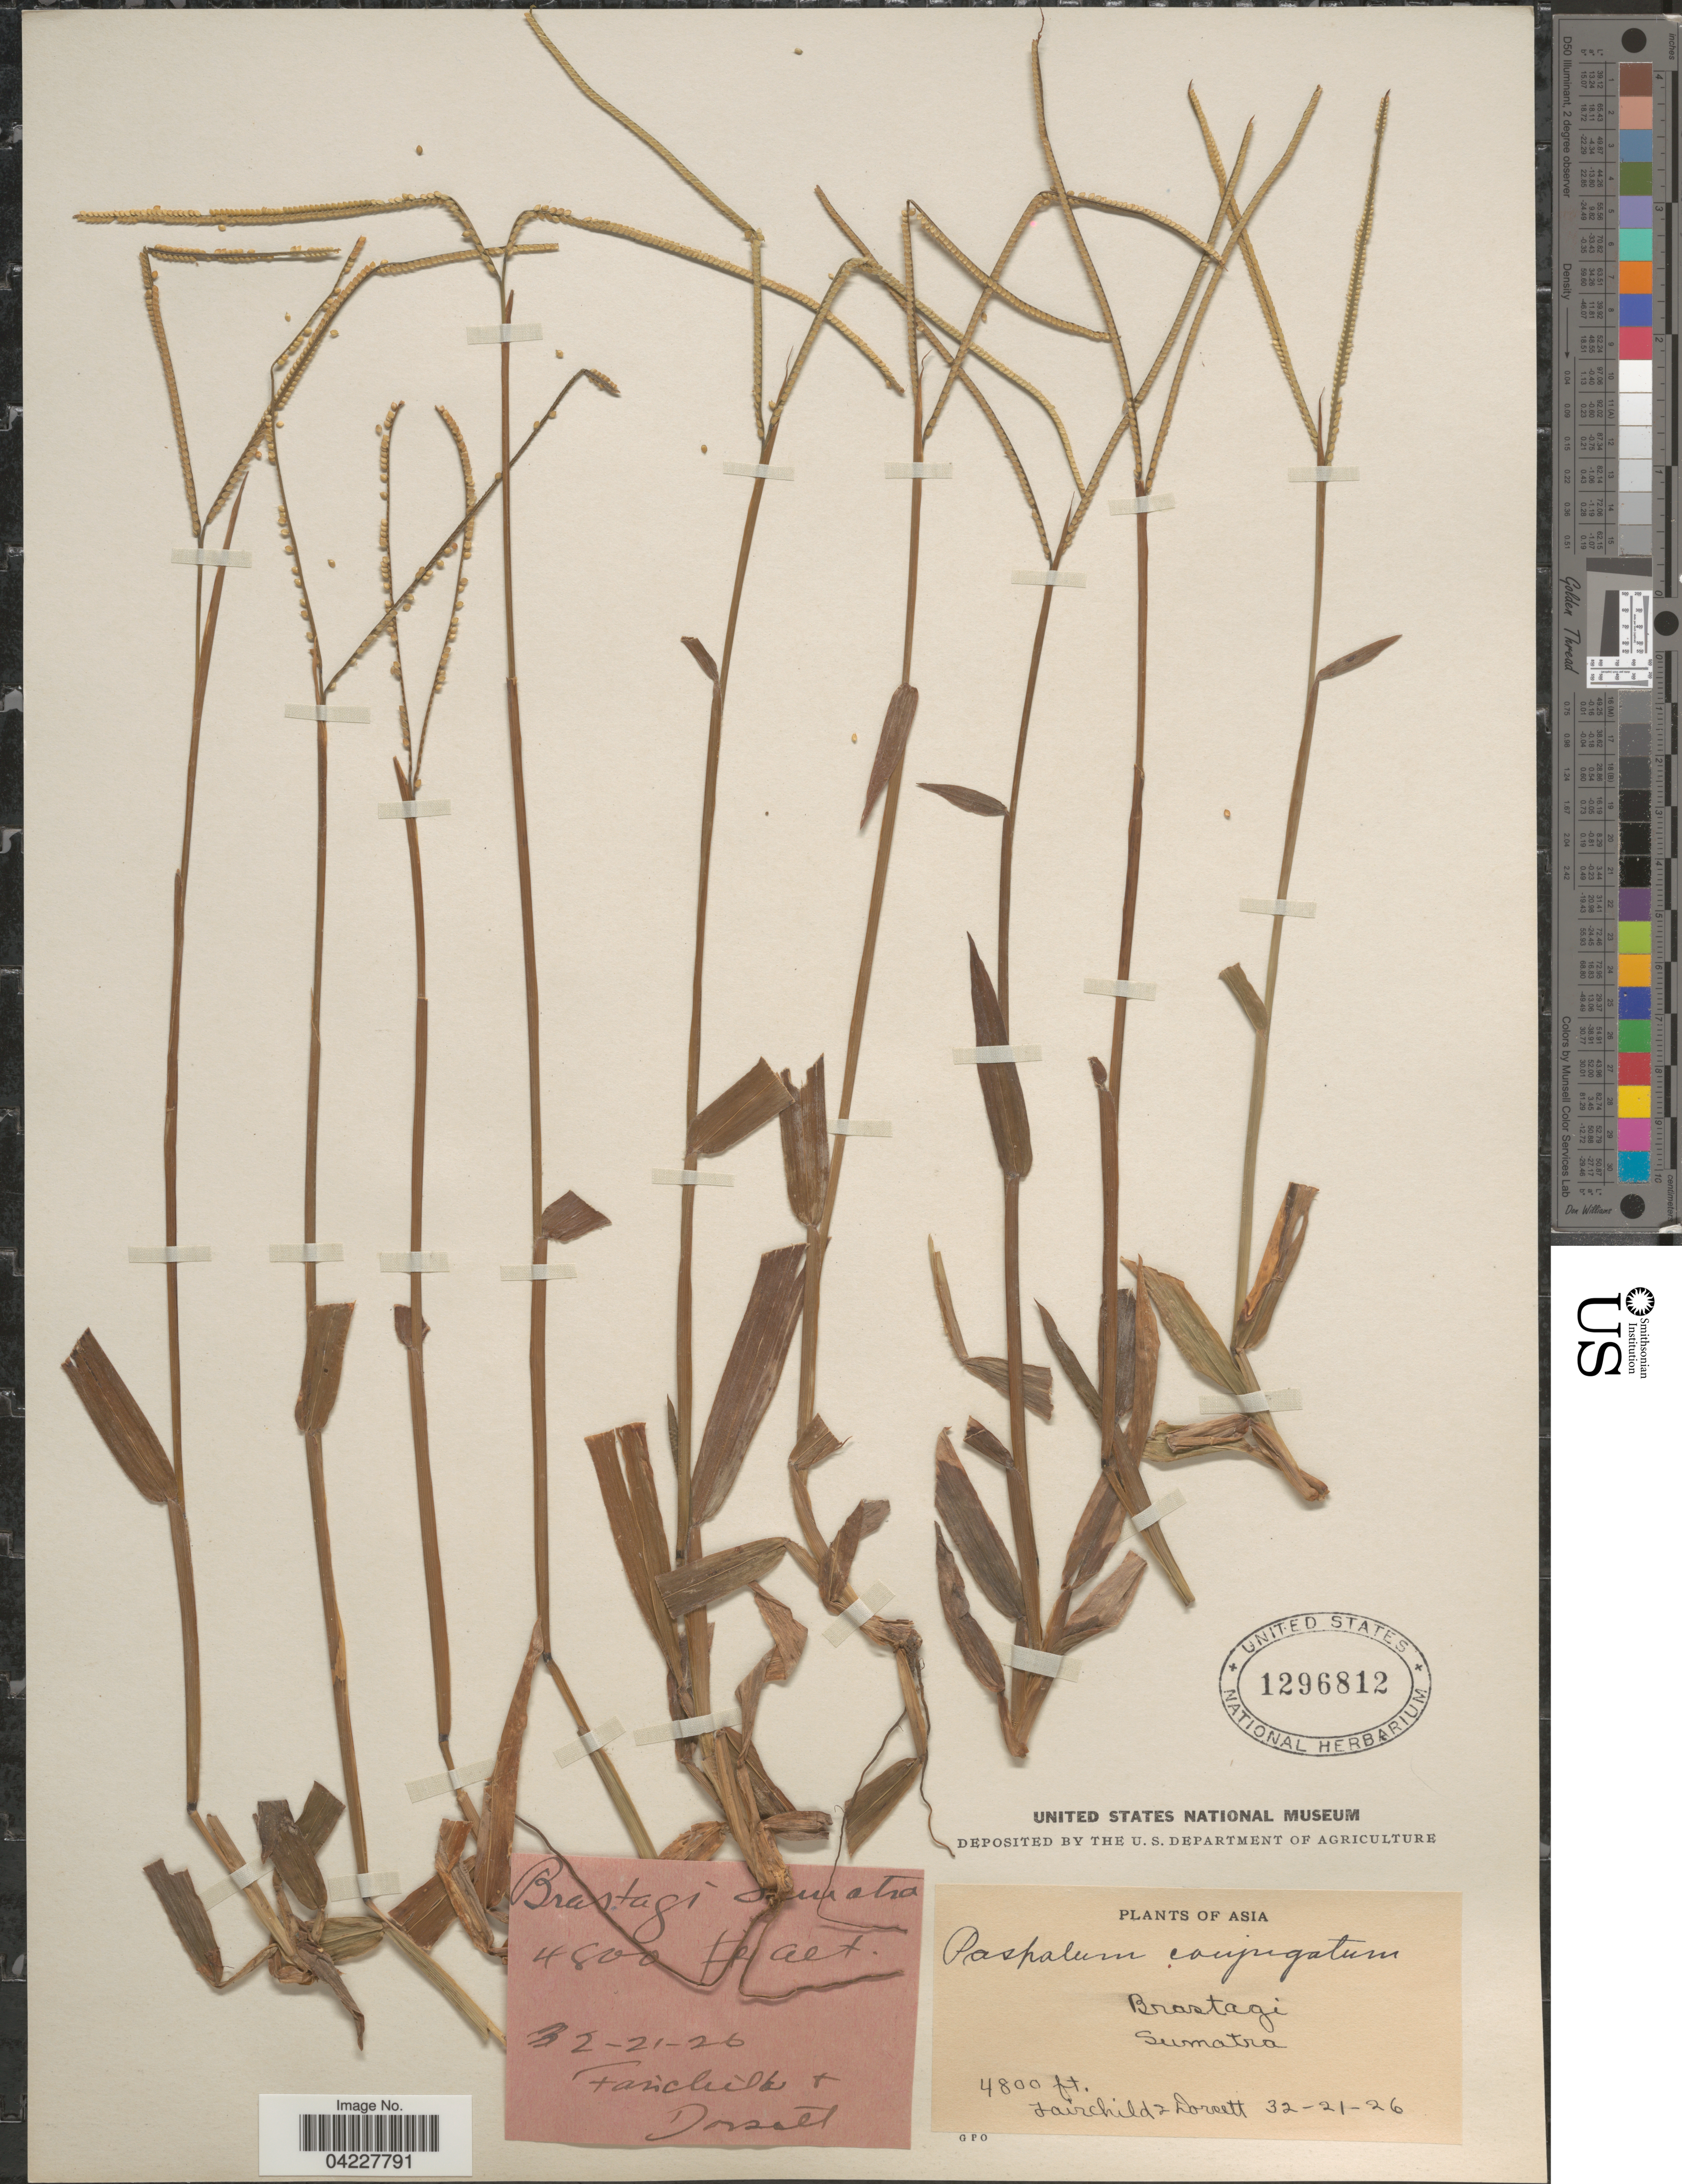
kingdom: Plantae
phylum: Tracheophyta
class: Liliopsida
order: Poales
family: Poaceae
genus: Paspalum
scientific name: Paspalum conjugatum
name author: P.J. Bergius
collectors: -. Fairchild & -- Dorsett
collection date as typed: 32-21-26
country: Indonesia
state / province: Sumatra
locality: Brastagi.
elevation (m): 1463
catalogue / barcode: US 1296812